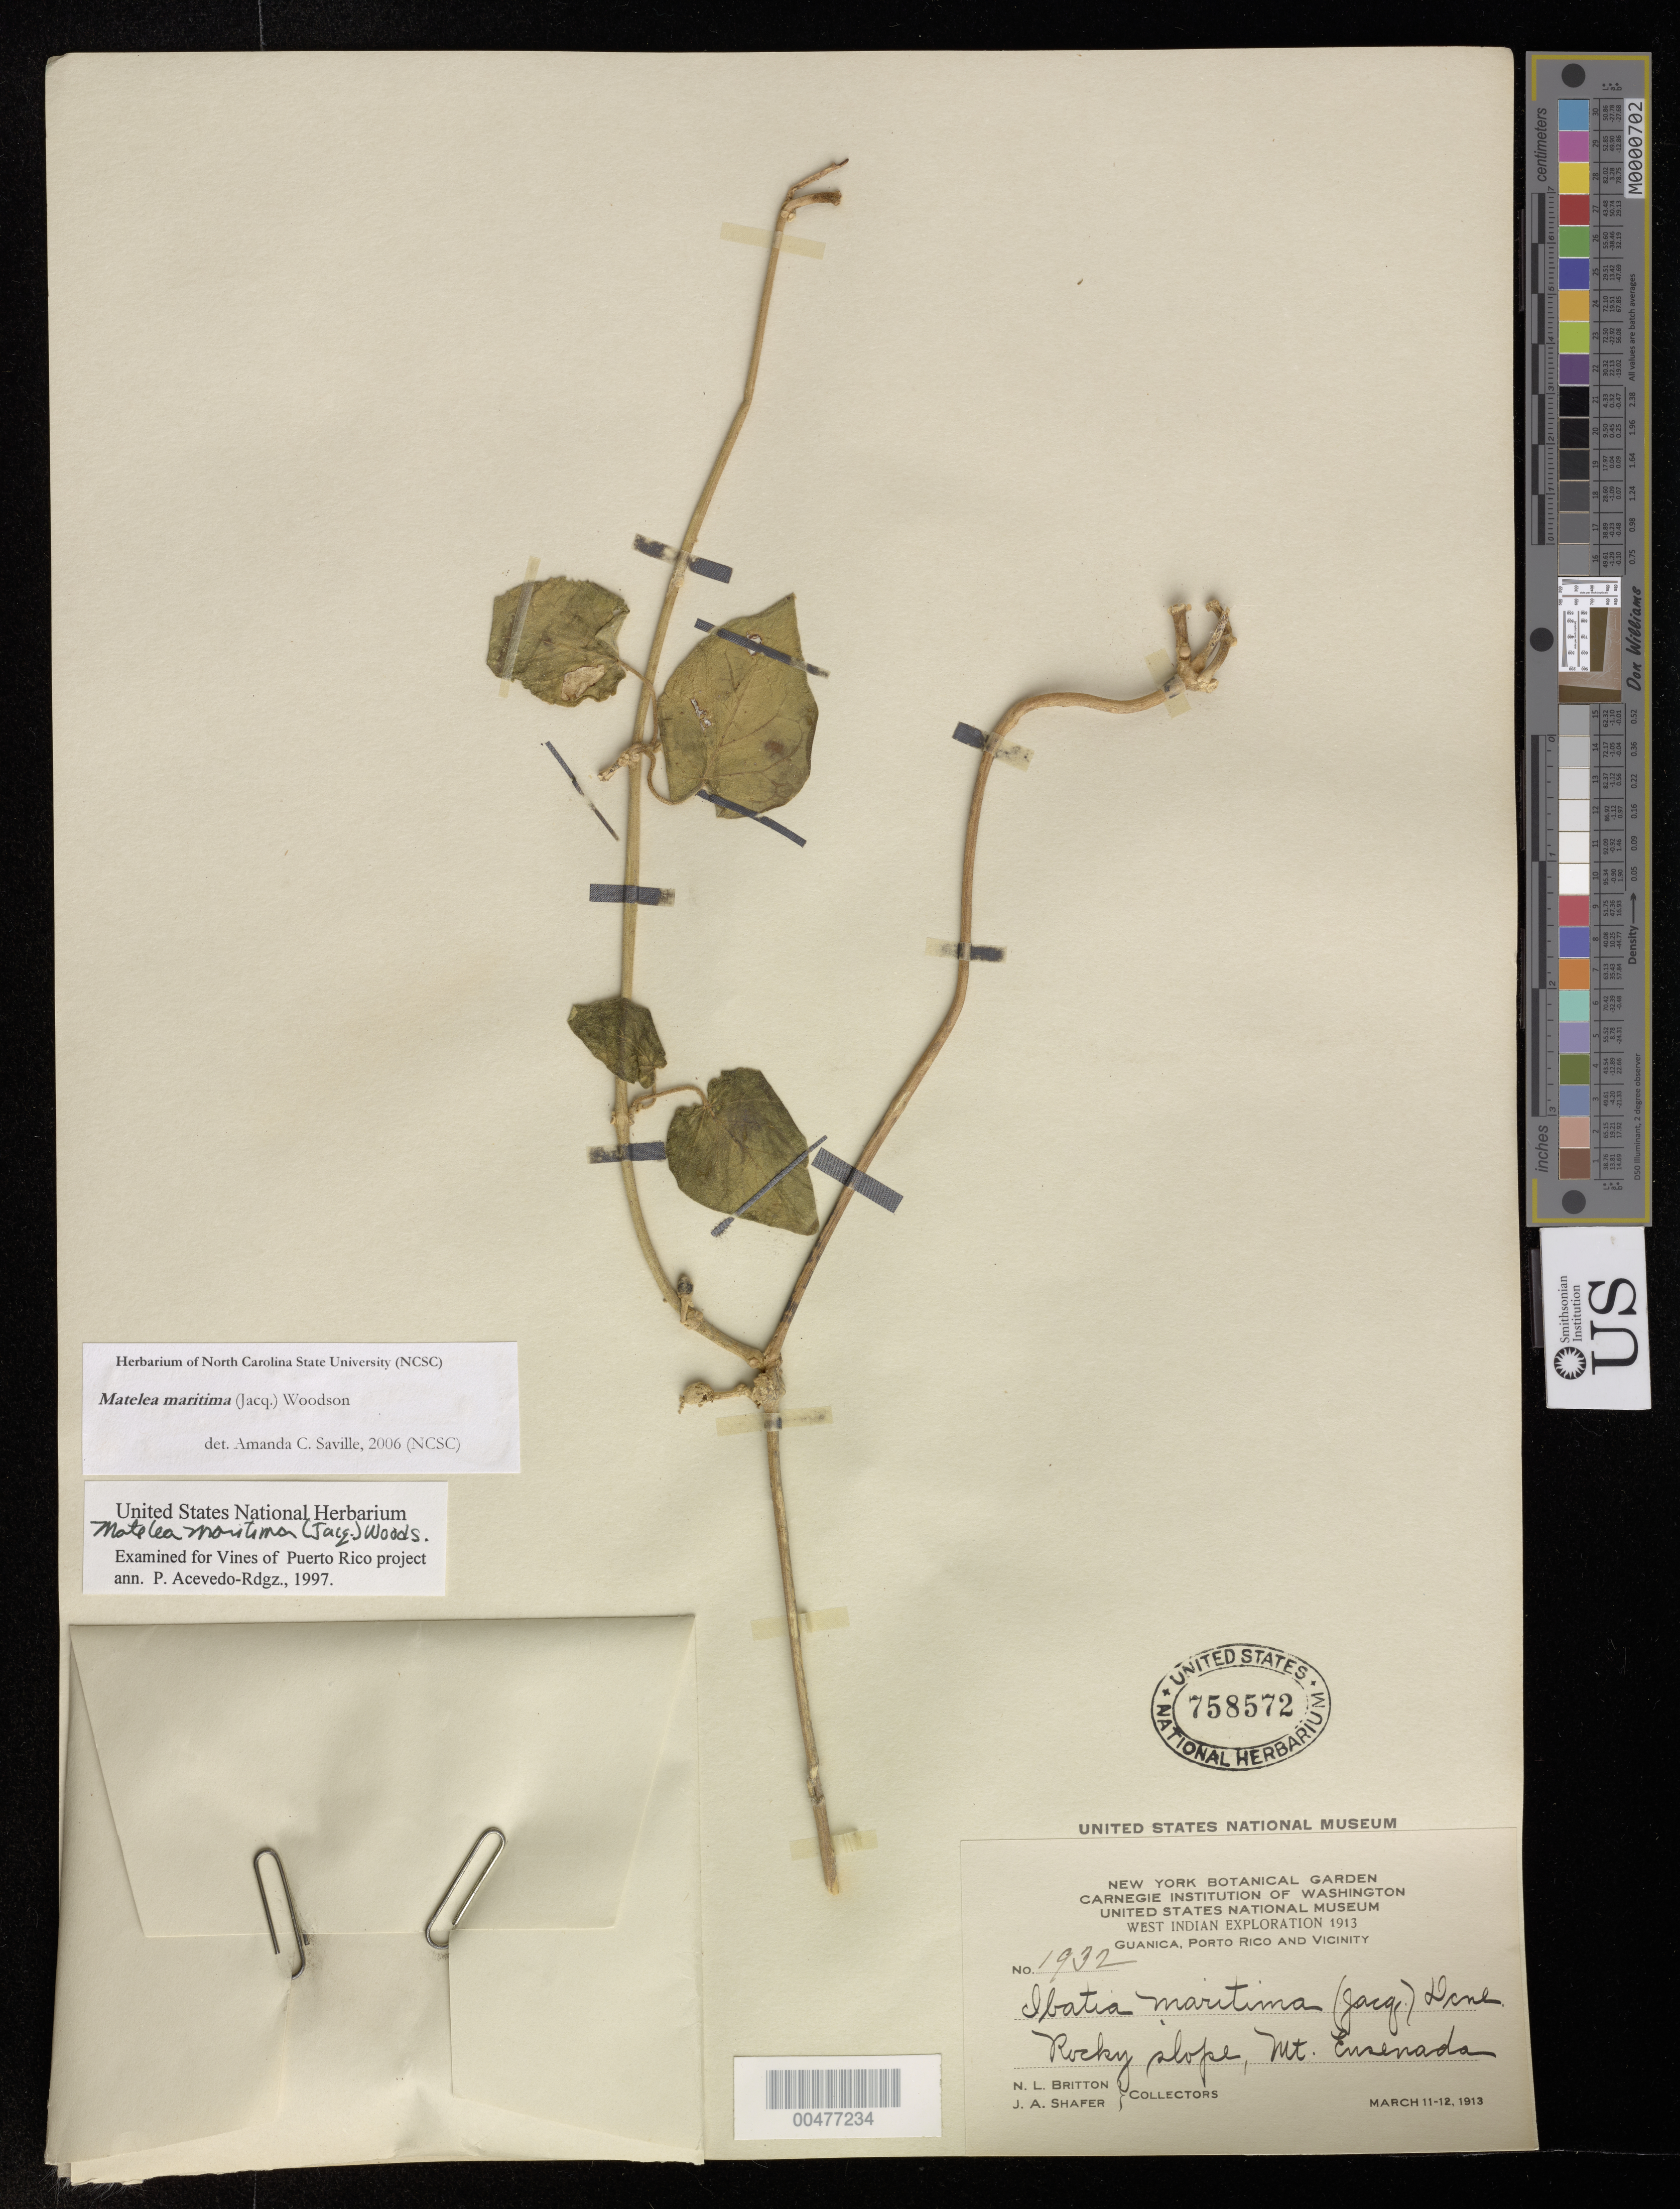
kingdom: Plantae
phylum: Tracheophyta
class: Magnoliopsida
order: Gentianales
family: Apocynaceae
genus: Matelea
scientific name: Matelea maritima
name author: (Jacq.) Woodson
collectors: N. Britton & J. A. Shafer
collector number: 1932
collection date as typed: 11 Mar 1913 to 12 Mar 1913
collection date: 1913-03-11/1913-03-12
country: Puerto Rico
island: Greater Antilles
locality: Mt. Ensenada. Rocky slope.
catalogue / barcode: US 758572